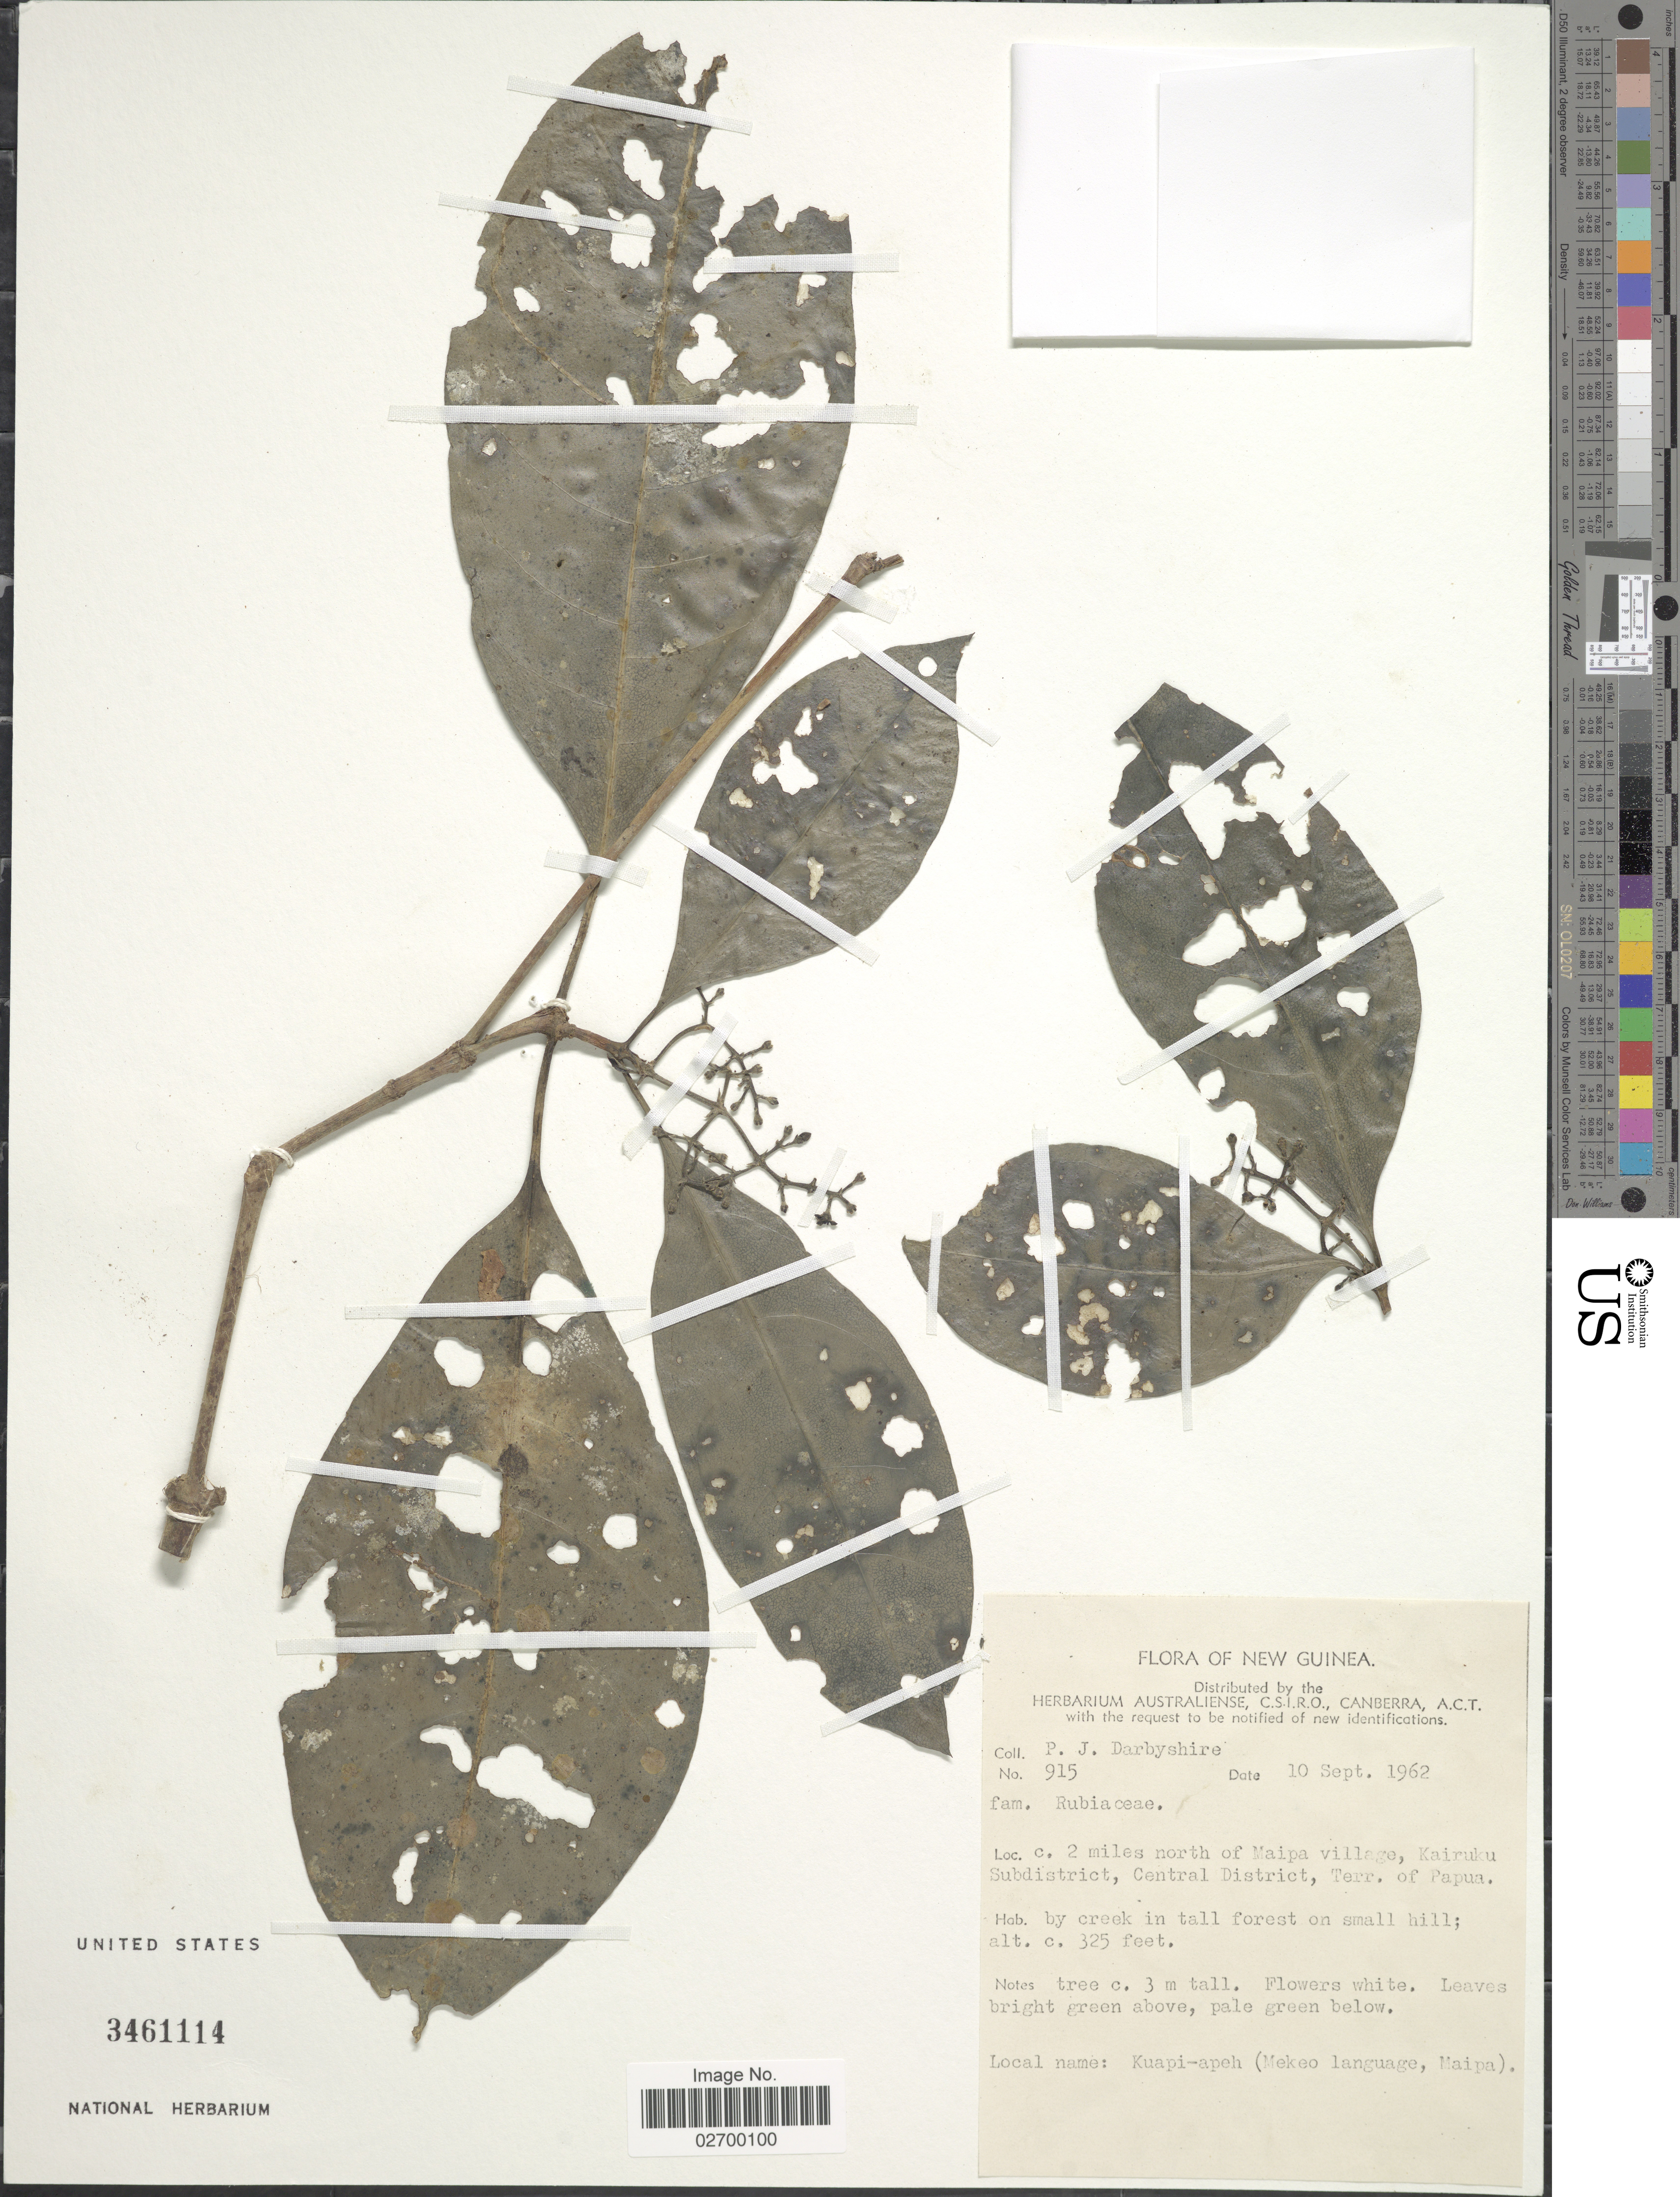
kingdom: Plantae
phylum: Tracheophyta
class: Magnoliopsida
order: Gentianales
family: Rubiaceae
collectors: P. Darbyshire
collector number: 915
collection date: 1962-09-10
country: Papua New Guinea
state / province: Central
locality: New Guinea. c. 2 miles north of Maipa village, Kairuku Subdistrict. Terr. of Papua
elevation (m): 99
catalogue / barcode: US 3461114